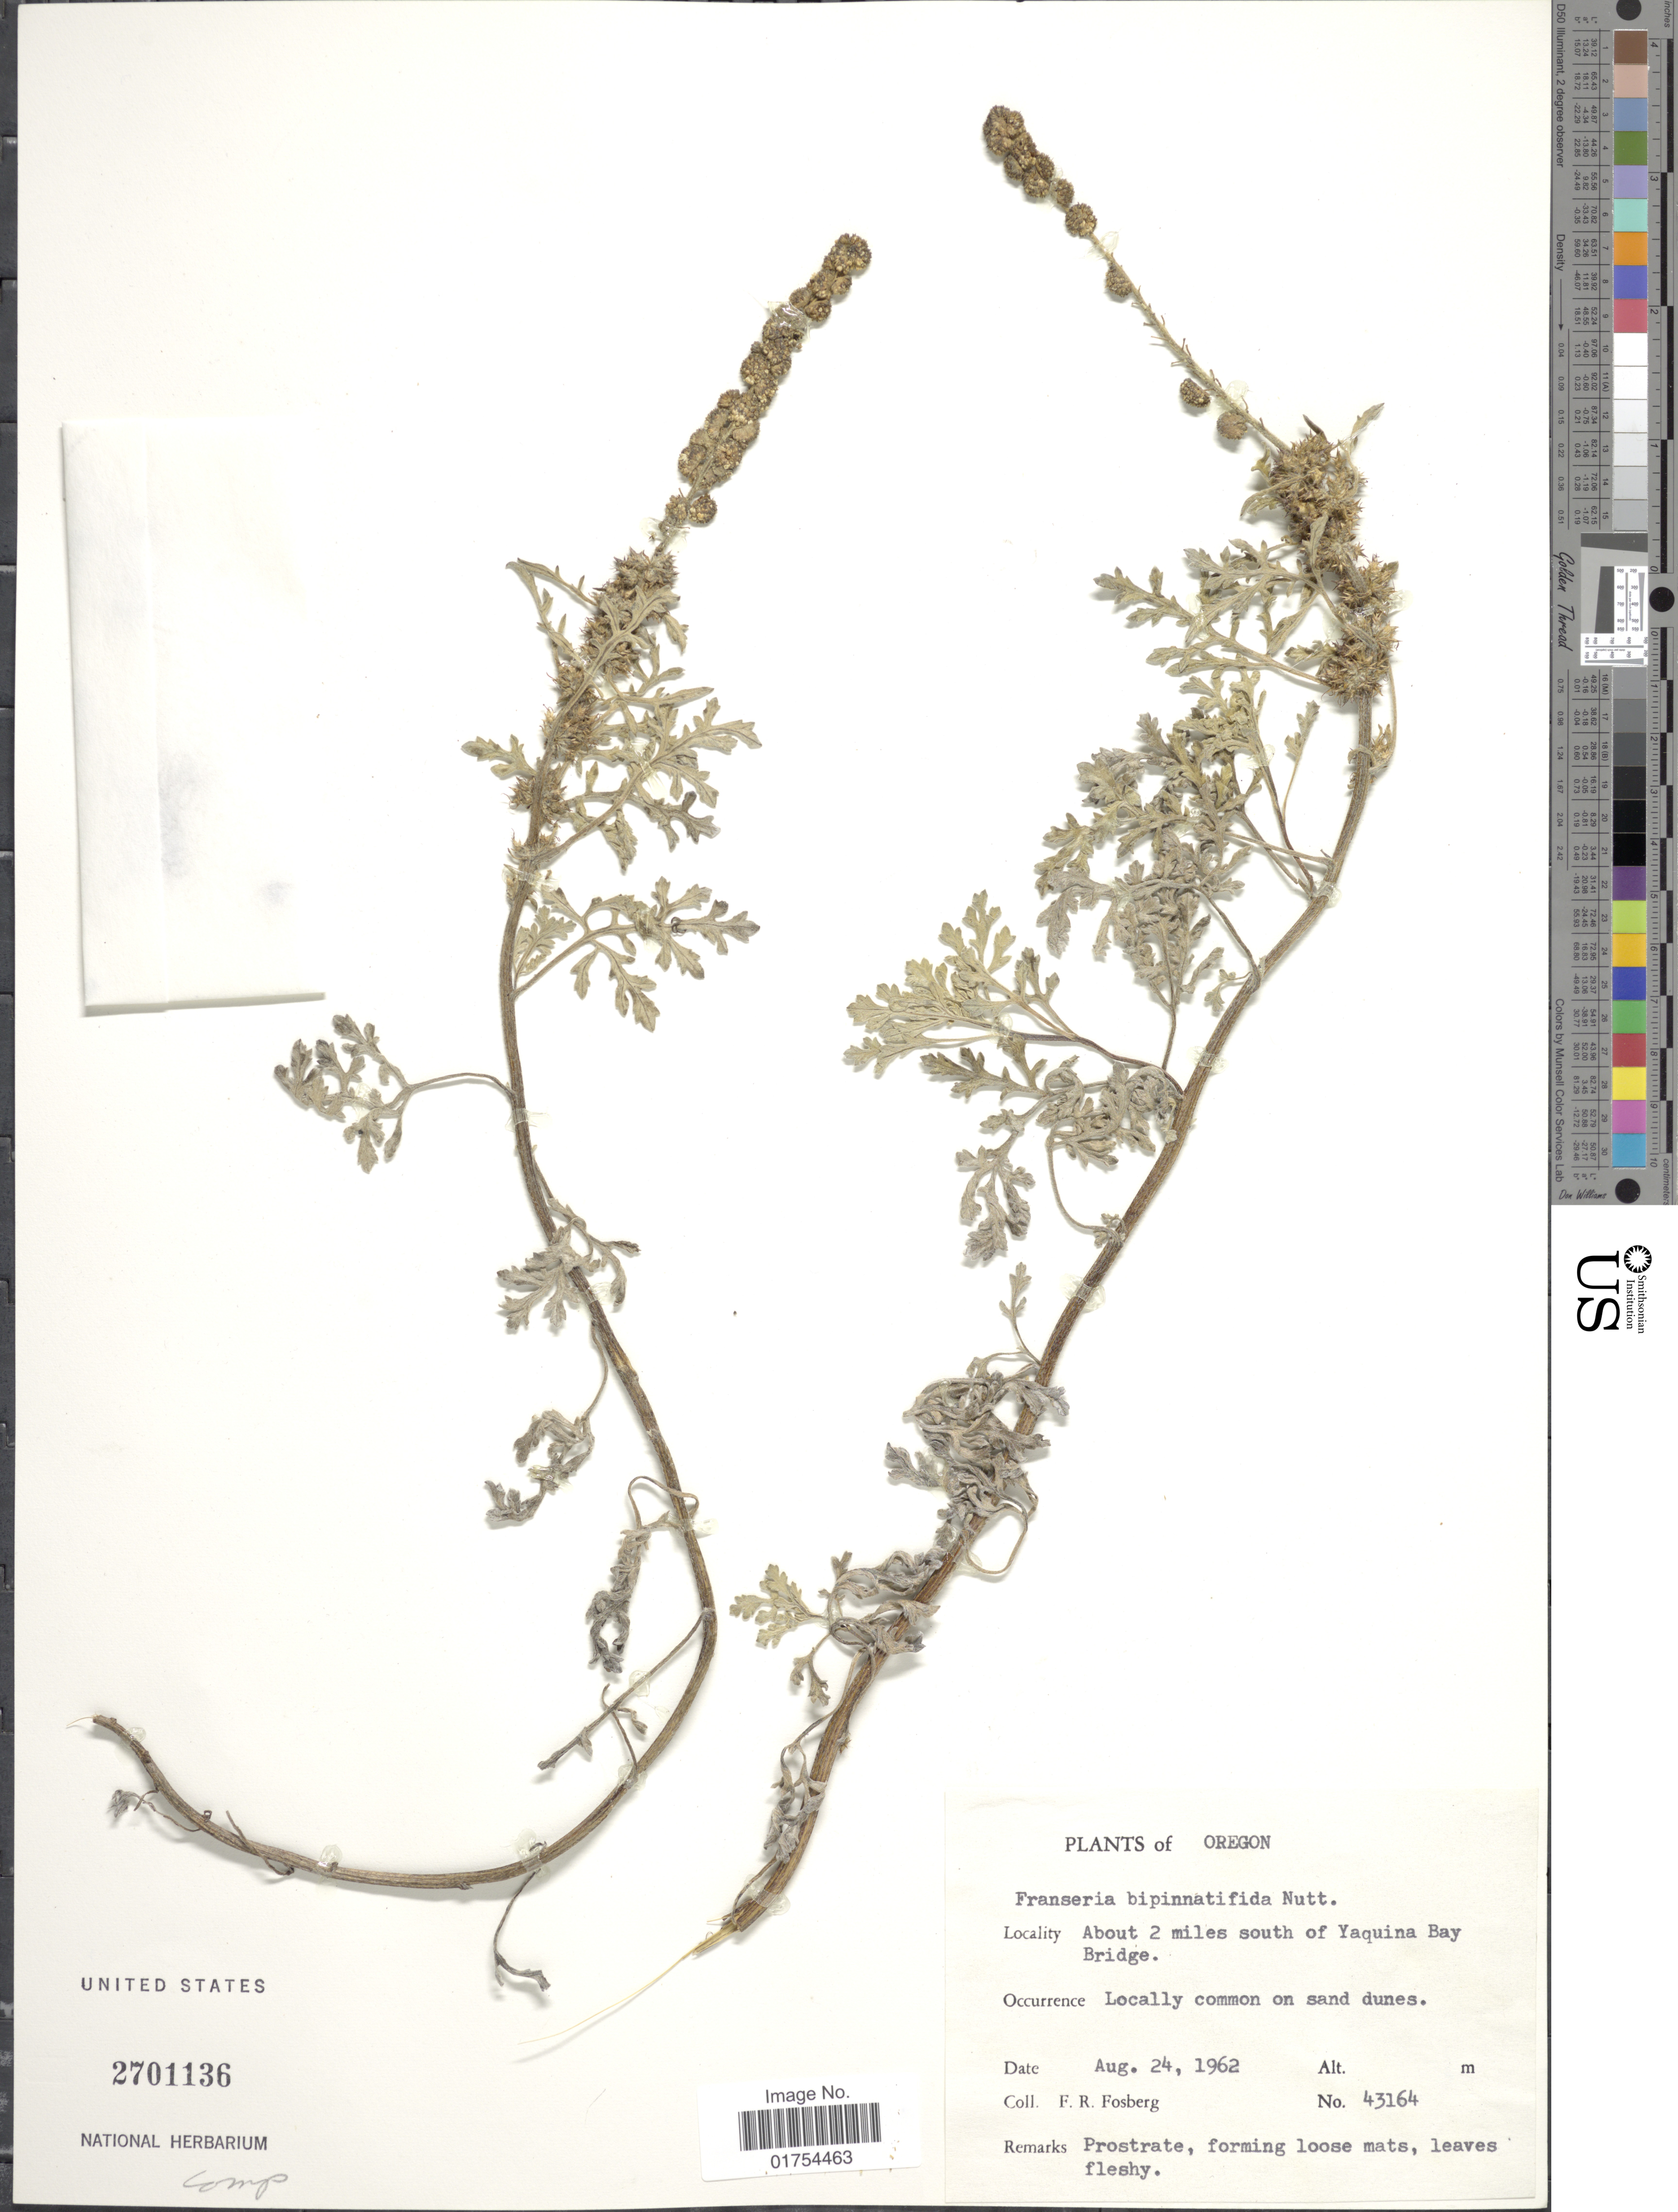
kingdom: Plantae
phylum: Tracheophyta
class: Magnoliopsida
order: Asterales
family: Asteraceae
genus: Franseria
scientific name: Franseria bipinnatifida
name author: (A. Gray) A. Gray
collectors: F. R. Fosberg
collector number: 43164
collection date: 1962-08-24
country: United States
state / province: Oregon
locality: About 2 miles south of Yaquina Bay Bridge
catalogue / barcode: US 2701136